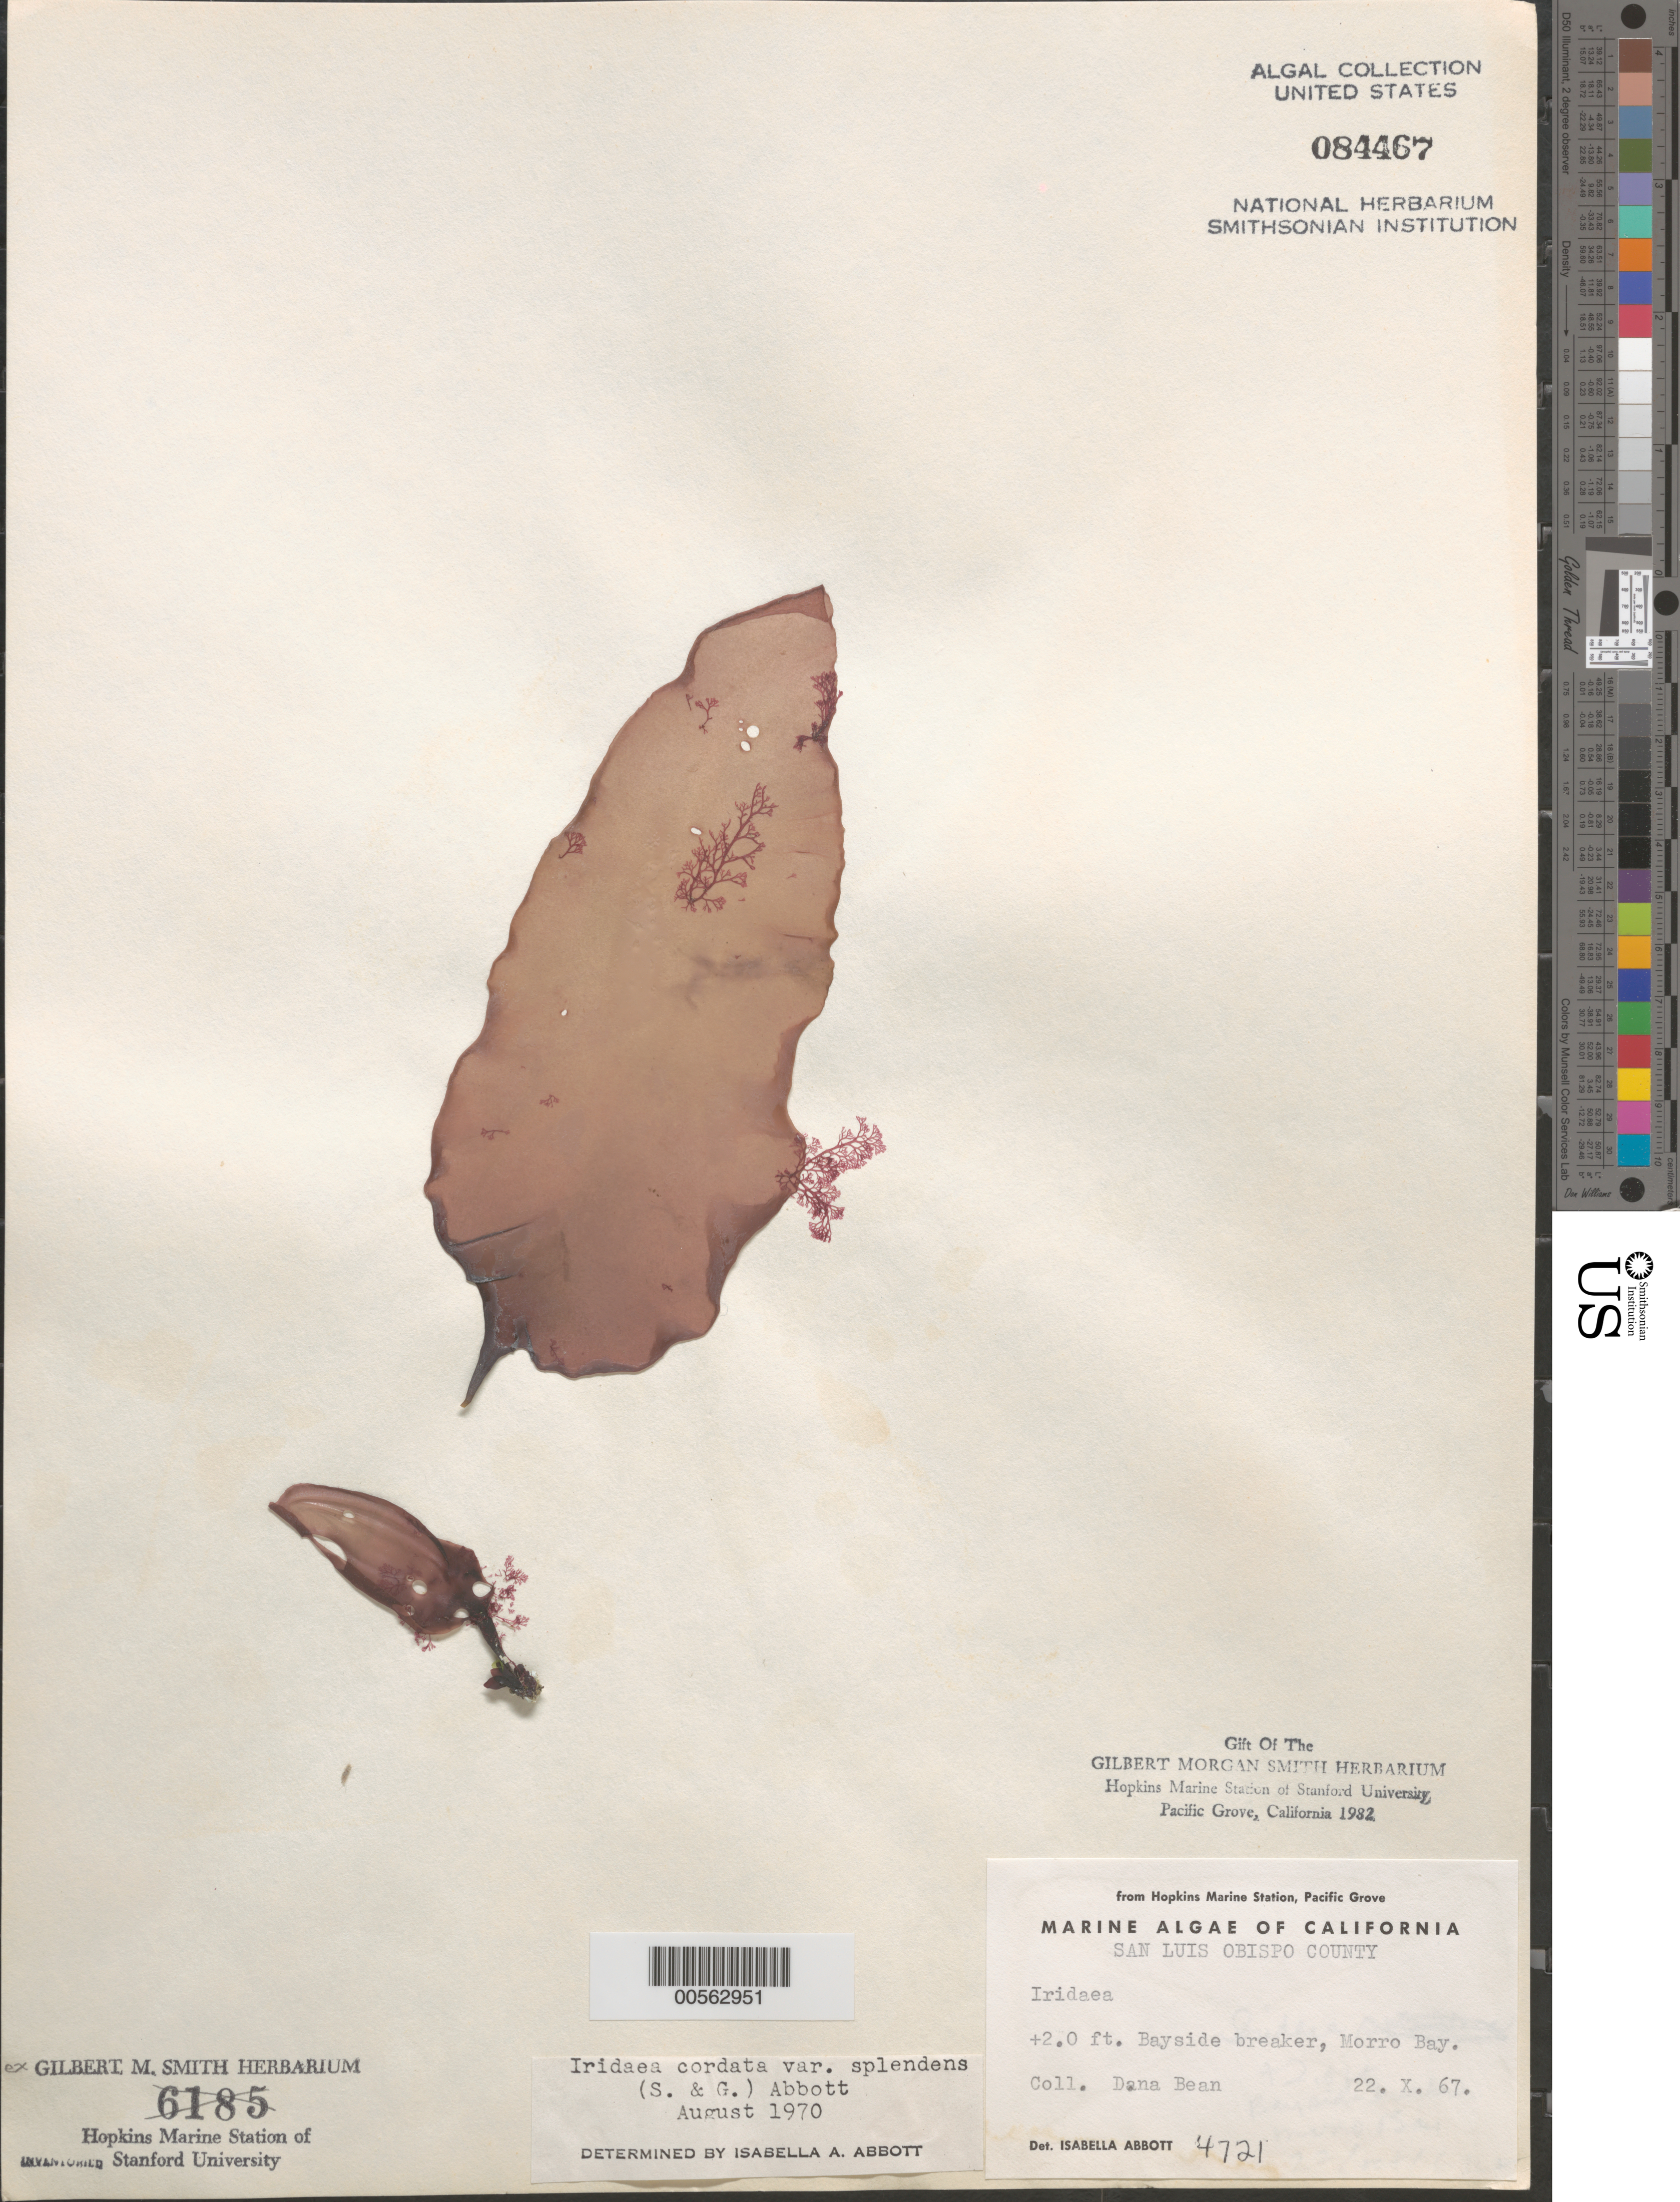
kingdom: Plantae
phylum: Rhodophyta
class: Florideophyceae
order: Gigartinales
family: Gigartinaceae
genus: Iridaea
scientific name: Iridaea cordata var. splendens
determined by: Abbott, Isabella A.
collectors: D. Bean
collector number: IAA 4721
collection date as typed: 22 Oct 1967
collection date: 1967-10-22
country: United States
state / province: California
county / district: San Luis Obispo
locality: Morro Bay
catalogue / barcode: US 84467